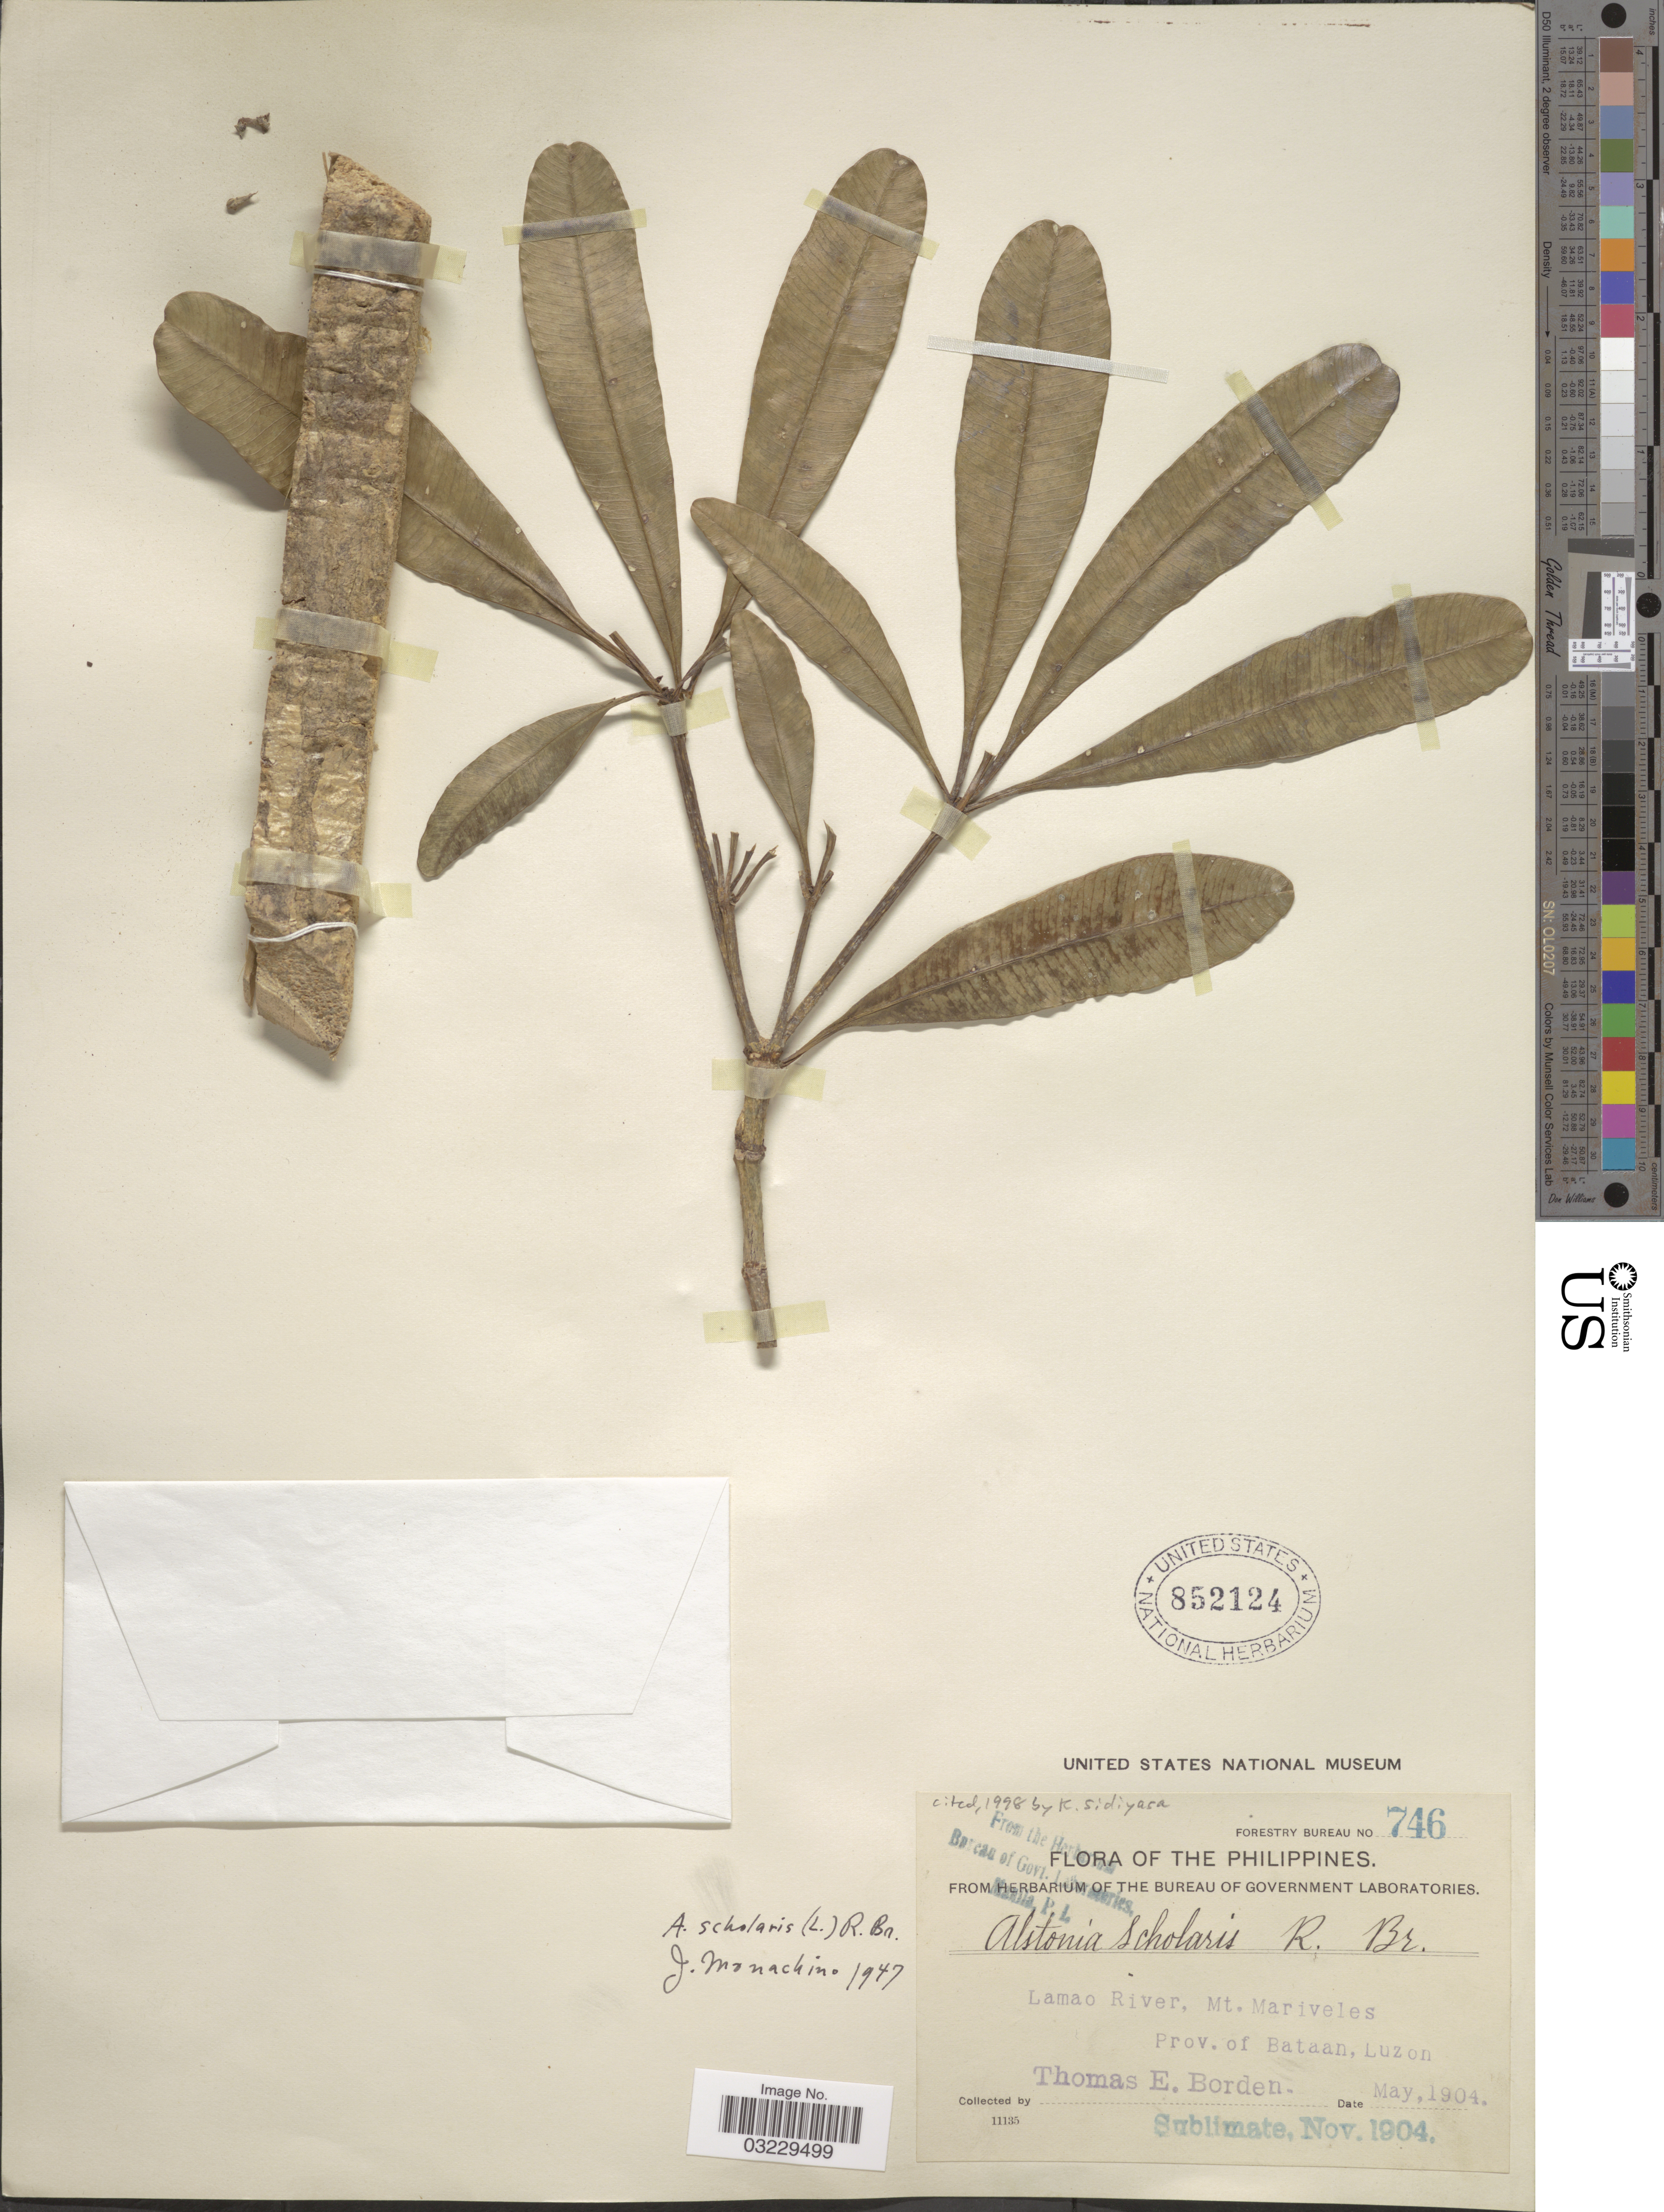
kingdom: Plantae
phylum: Tracheophyta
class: Magnoliopsida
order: Gentianales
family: Apocynaceae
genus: Alstonia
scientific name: Alstonia scholaris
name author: (L.) R. Br.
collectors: T. E. Borden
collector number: Forestry Bureau 746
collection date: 1904-05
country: Philippines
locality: Lamao River, Mt. Mariveles, Prov. of Bataan, Luzon.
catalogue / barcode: US 852124